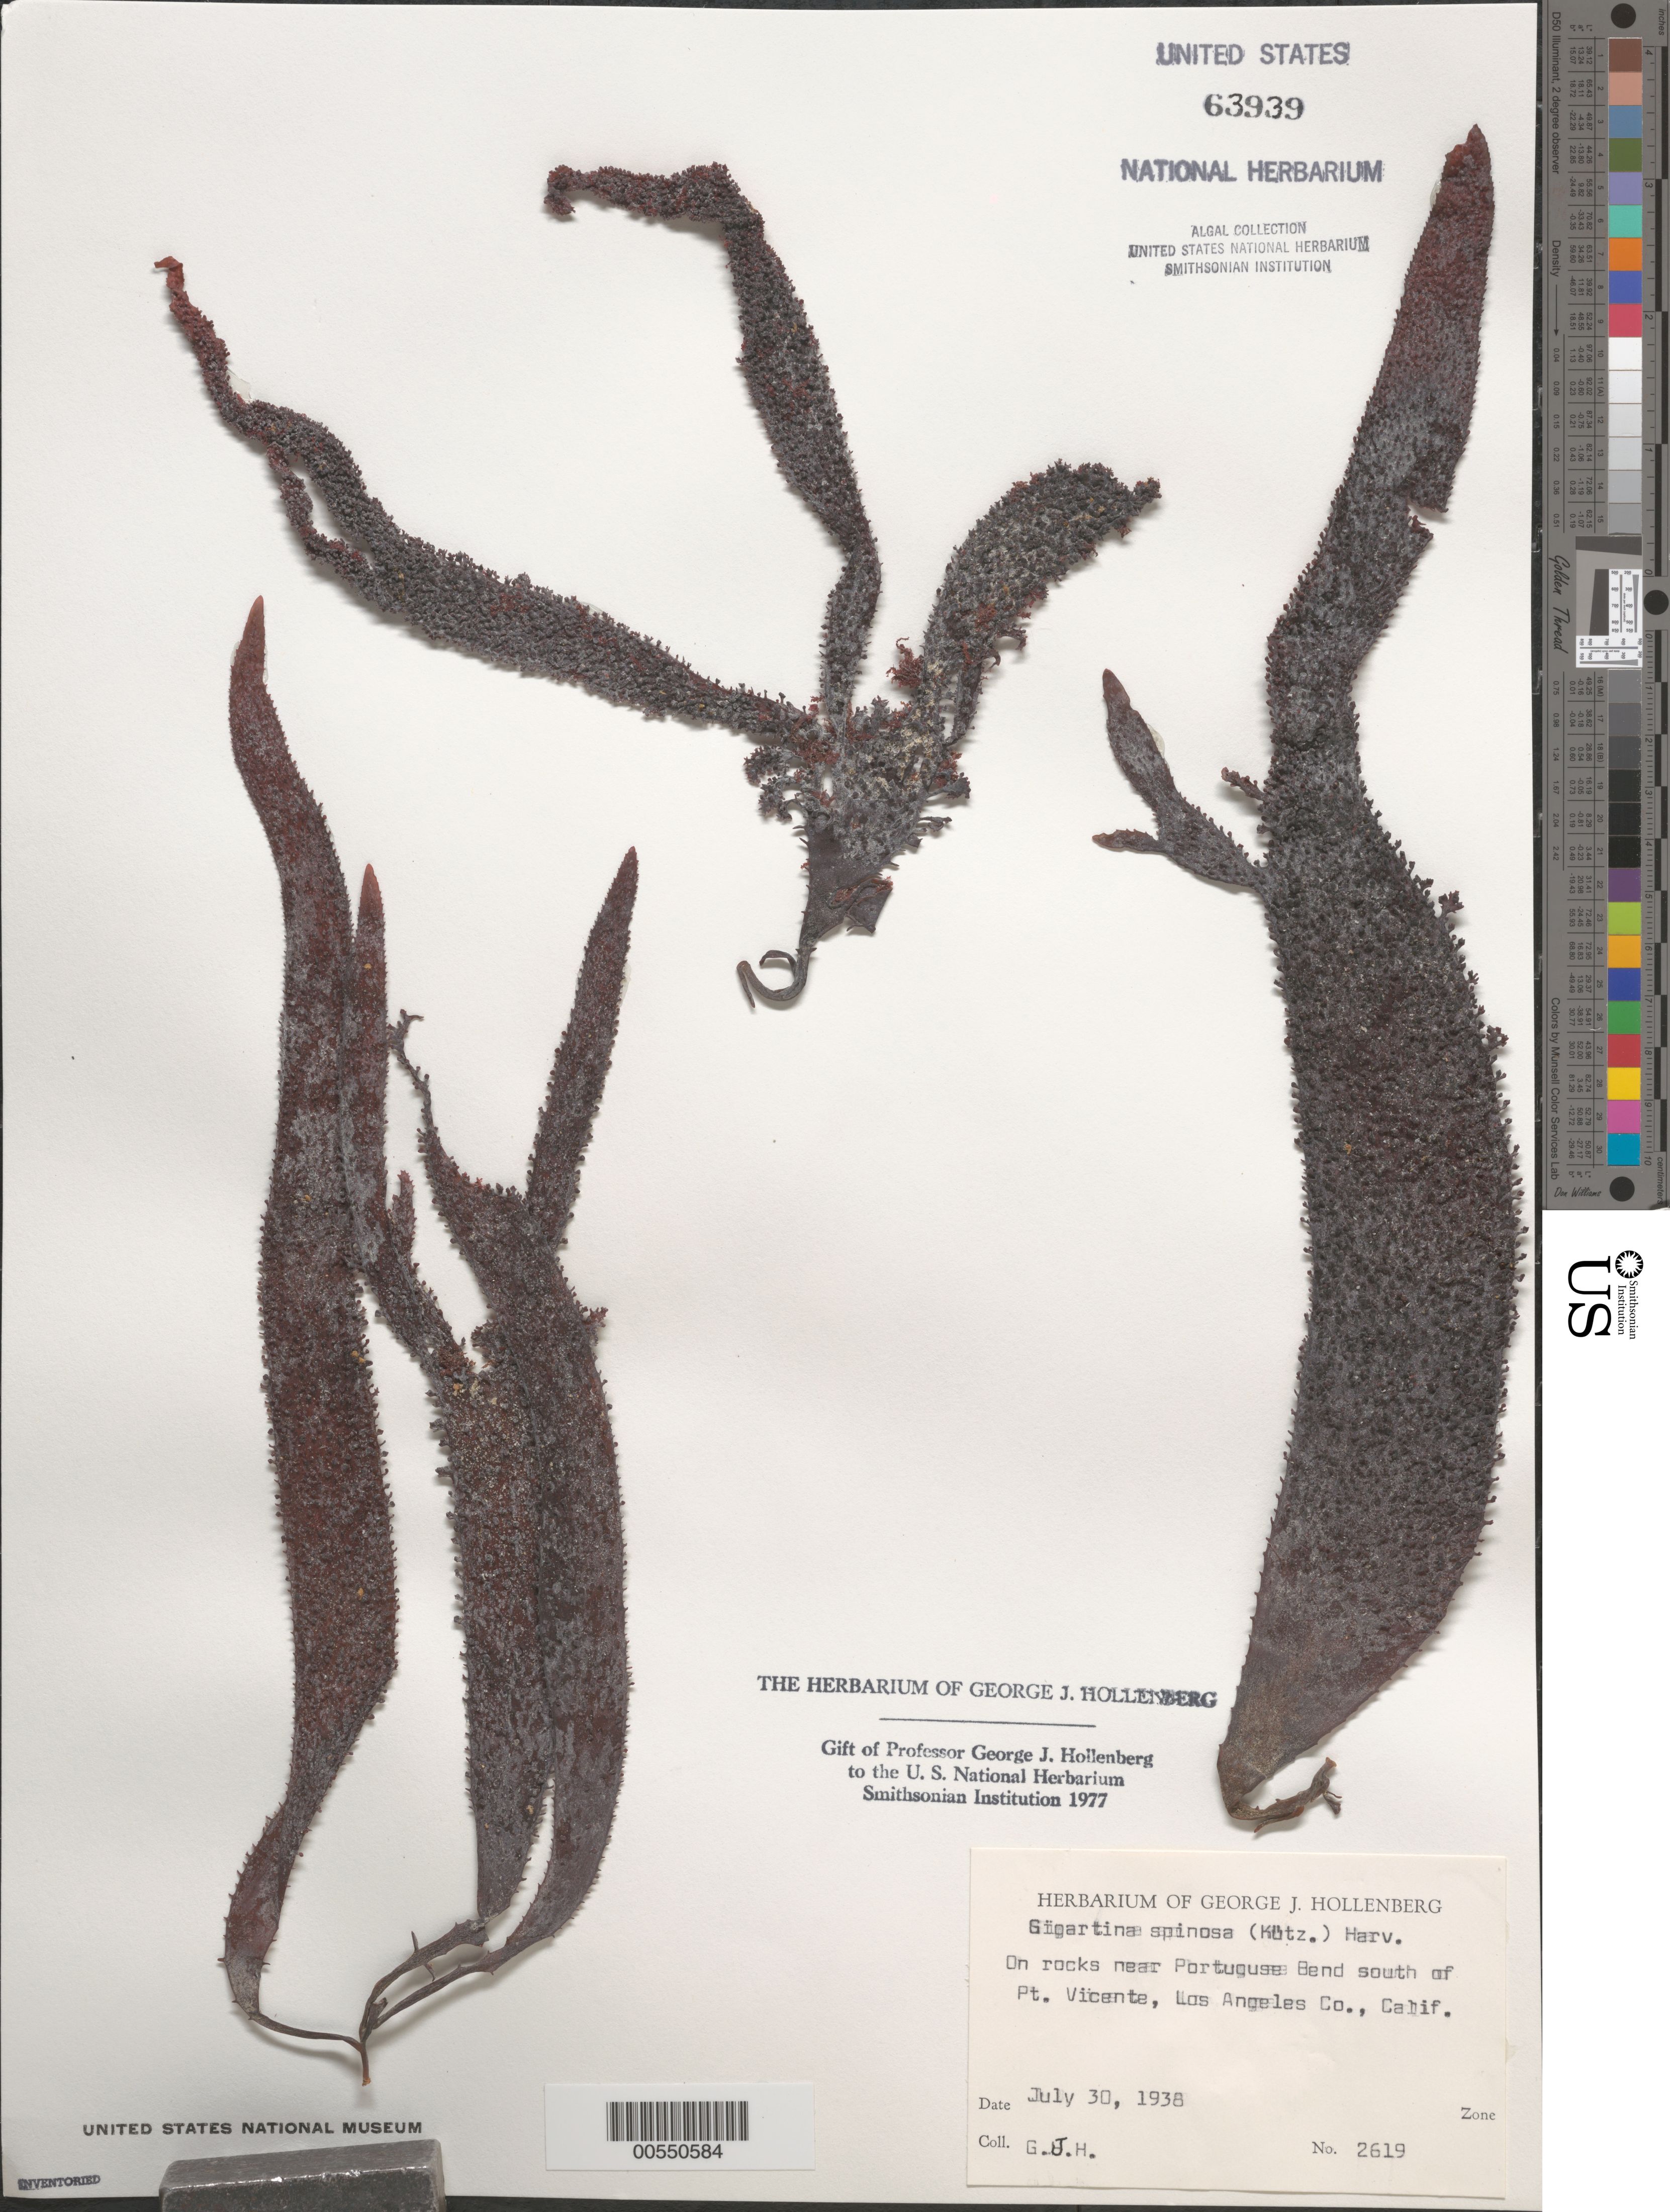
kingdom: Plantae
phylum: Rhodophyta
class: Florideophyceae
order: Gigartinales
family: Gigartinaceae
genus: Chondracanthus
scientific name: Chondracanthus spinosus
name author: (Kütz.) Guiry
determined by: Algae name updating Project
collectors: G. Hollenberg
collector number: GJH 2619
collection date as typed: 30 Jul 1938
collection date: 1938-07-30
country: United States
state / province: California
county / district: Los Angeles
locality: Near Portuguese Bend, south of Point Vicente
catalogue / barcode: US 63939